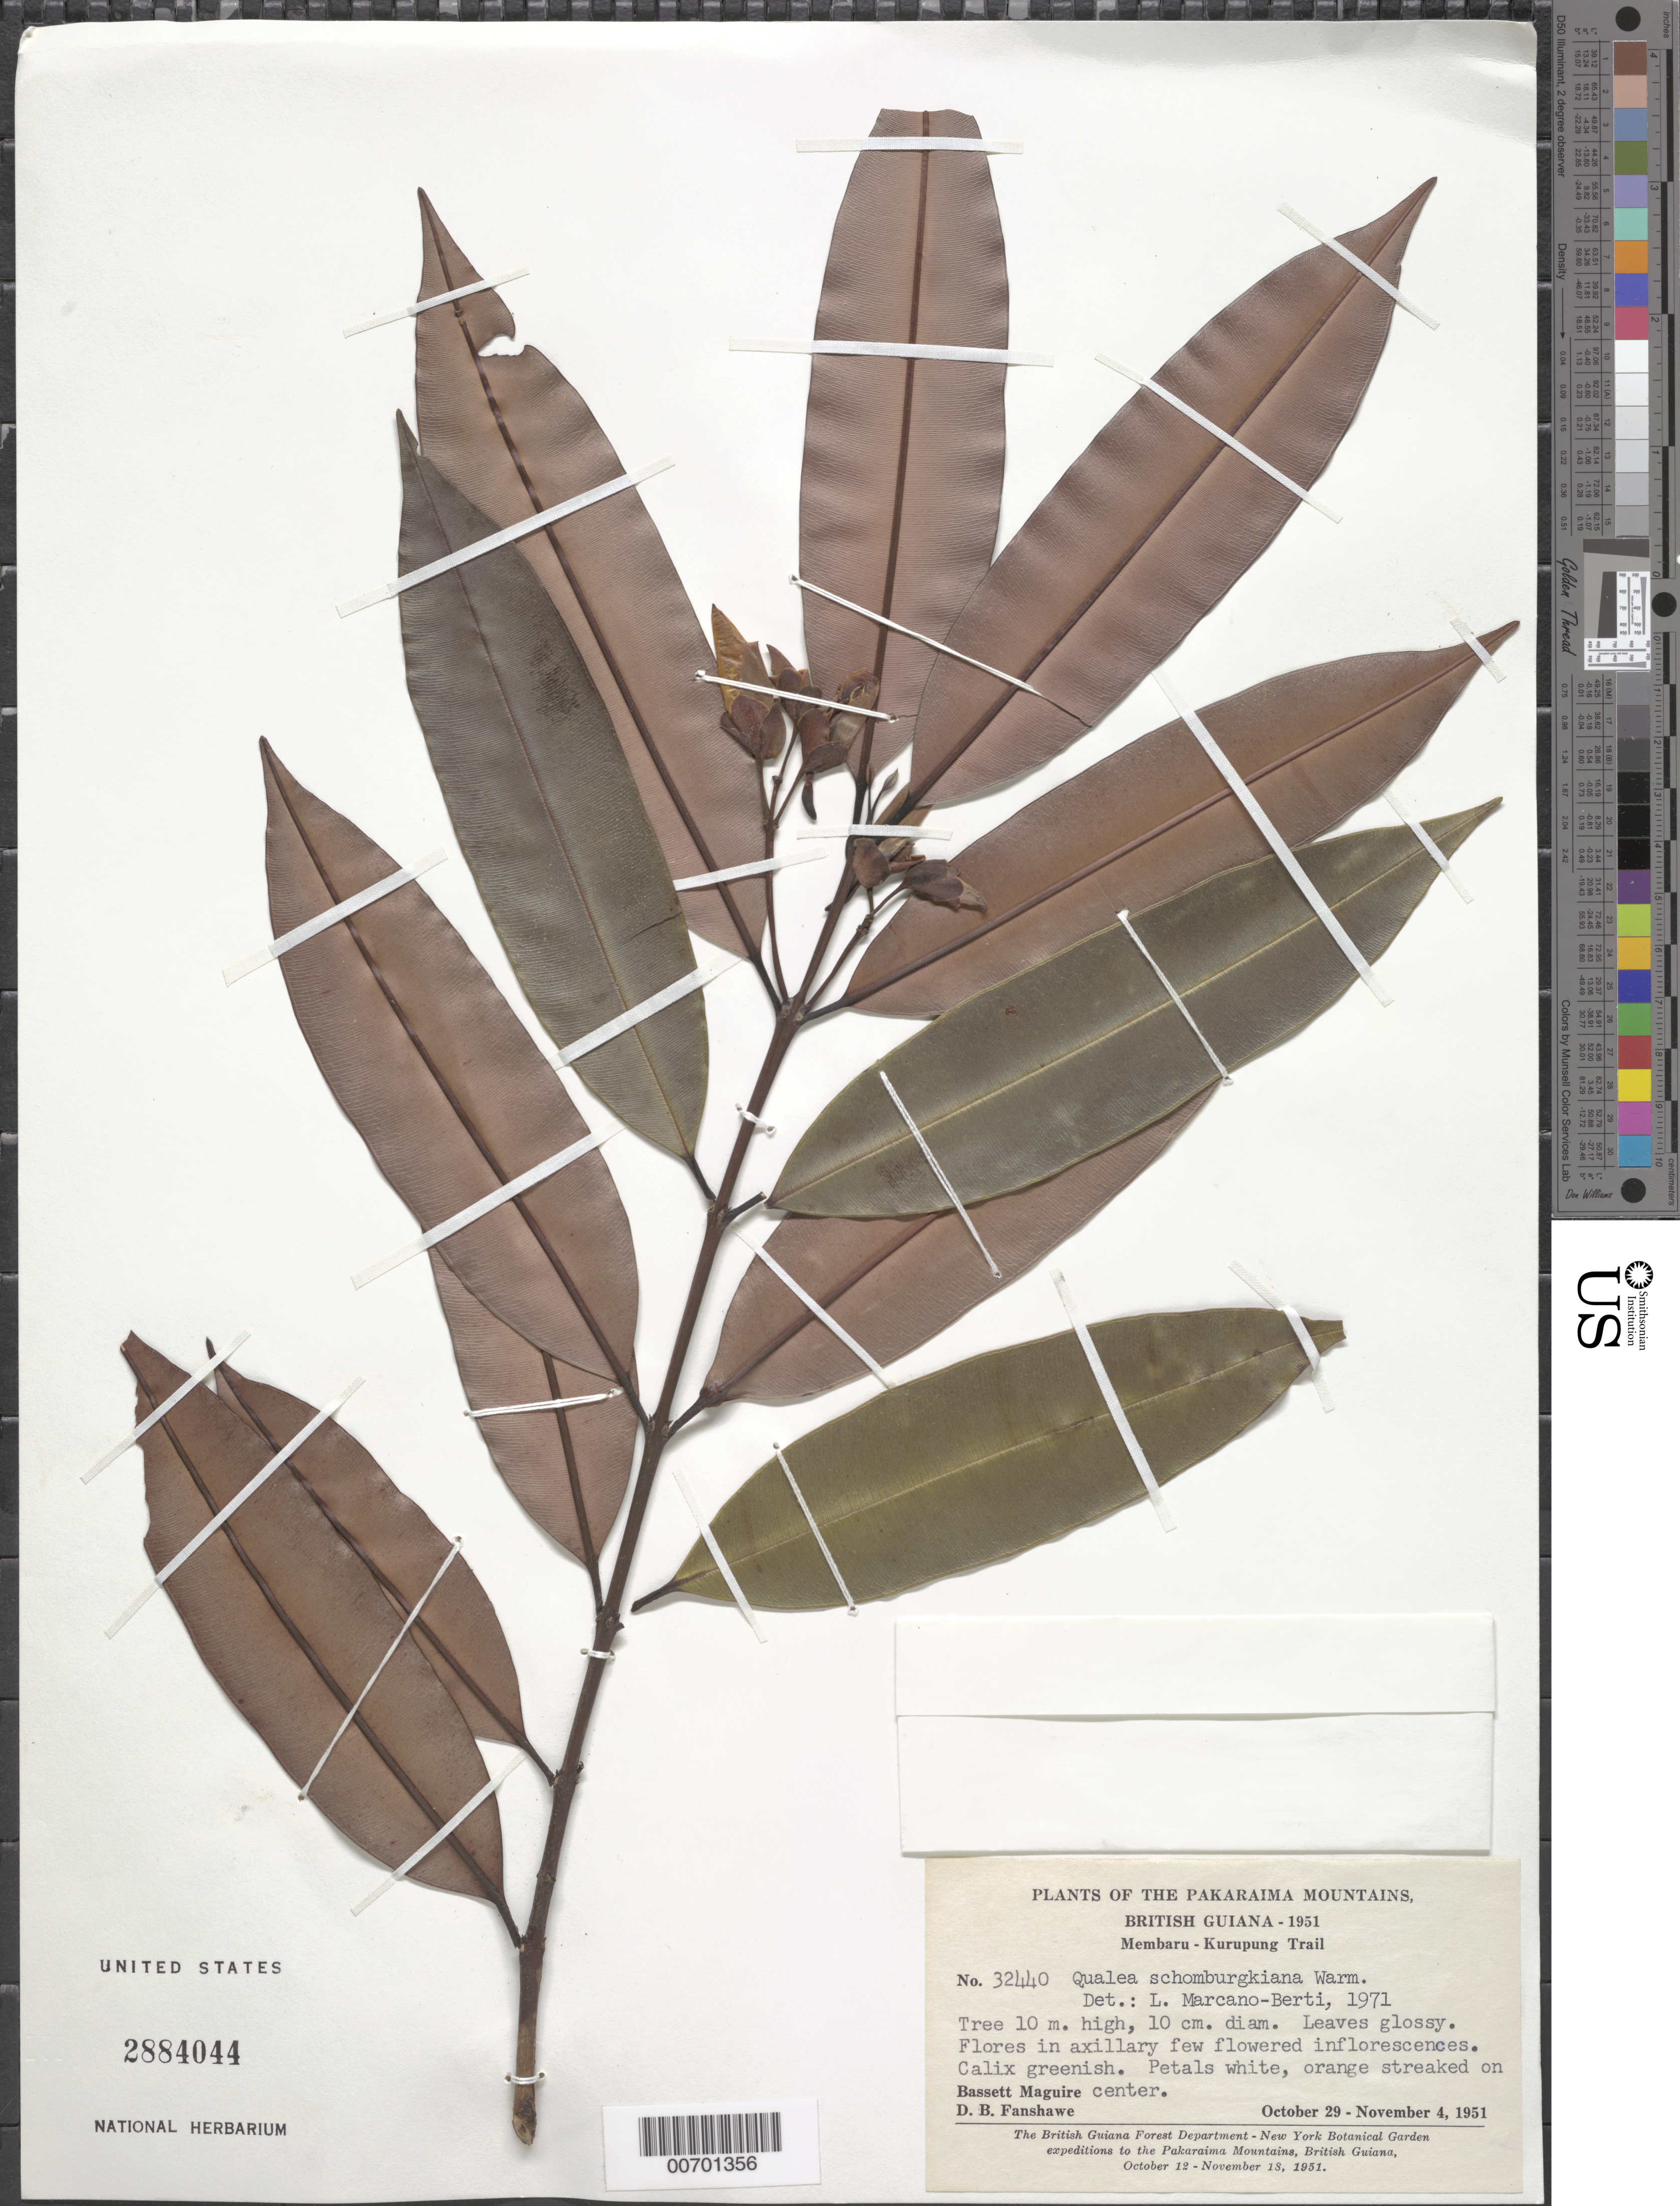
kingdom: Plantae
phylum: Tracheophyta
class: Magnoliopsida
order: Myrtales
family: Vochysiaceae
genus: Qualea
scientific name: Qualea schomburgkiana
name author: Warm.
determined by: Marcano-Berti, L.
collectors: B. Maguire & D. B. Fanshawe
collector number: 32440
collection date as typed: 29-Oct-51 to 4-Nov-51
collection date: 1951-10-29/1951-11-04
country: Guyana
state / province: Cuyuni-Mazaruni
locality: Membaru-Kurupung Trail, Pakaraima Mts.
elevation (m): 1000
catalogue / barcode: US 2884044